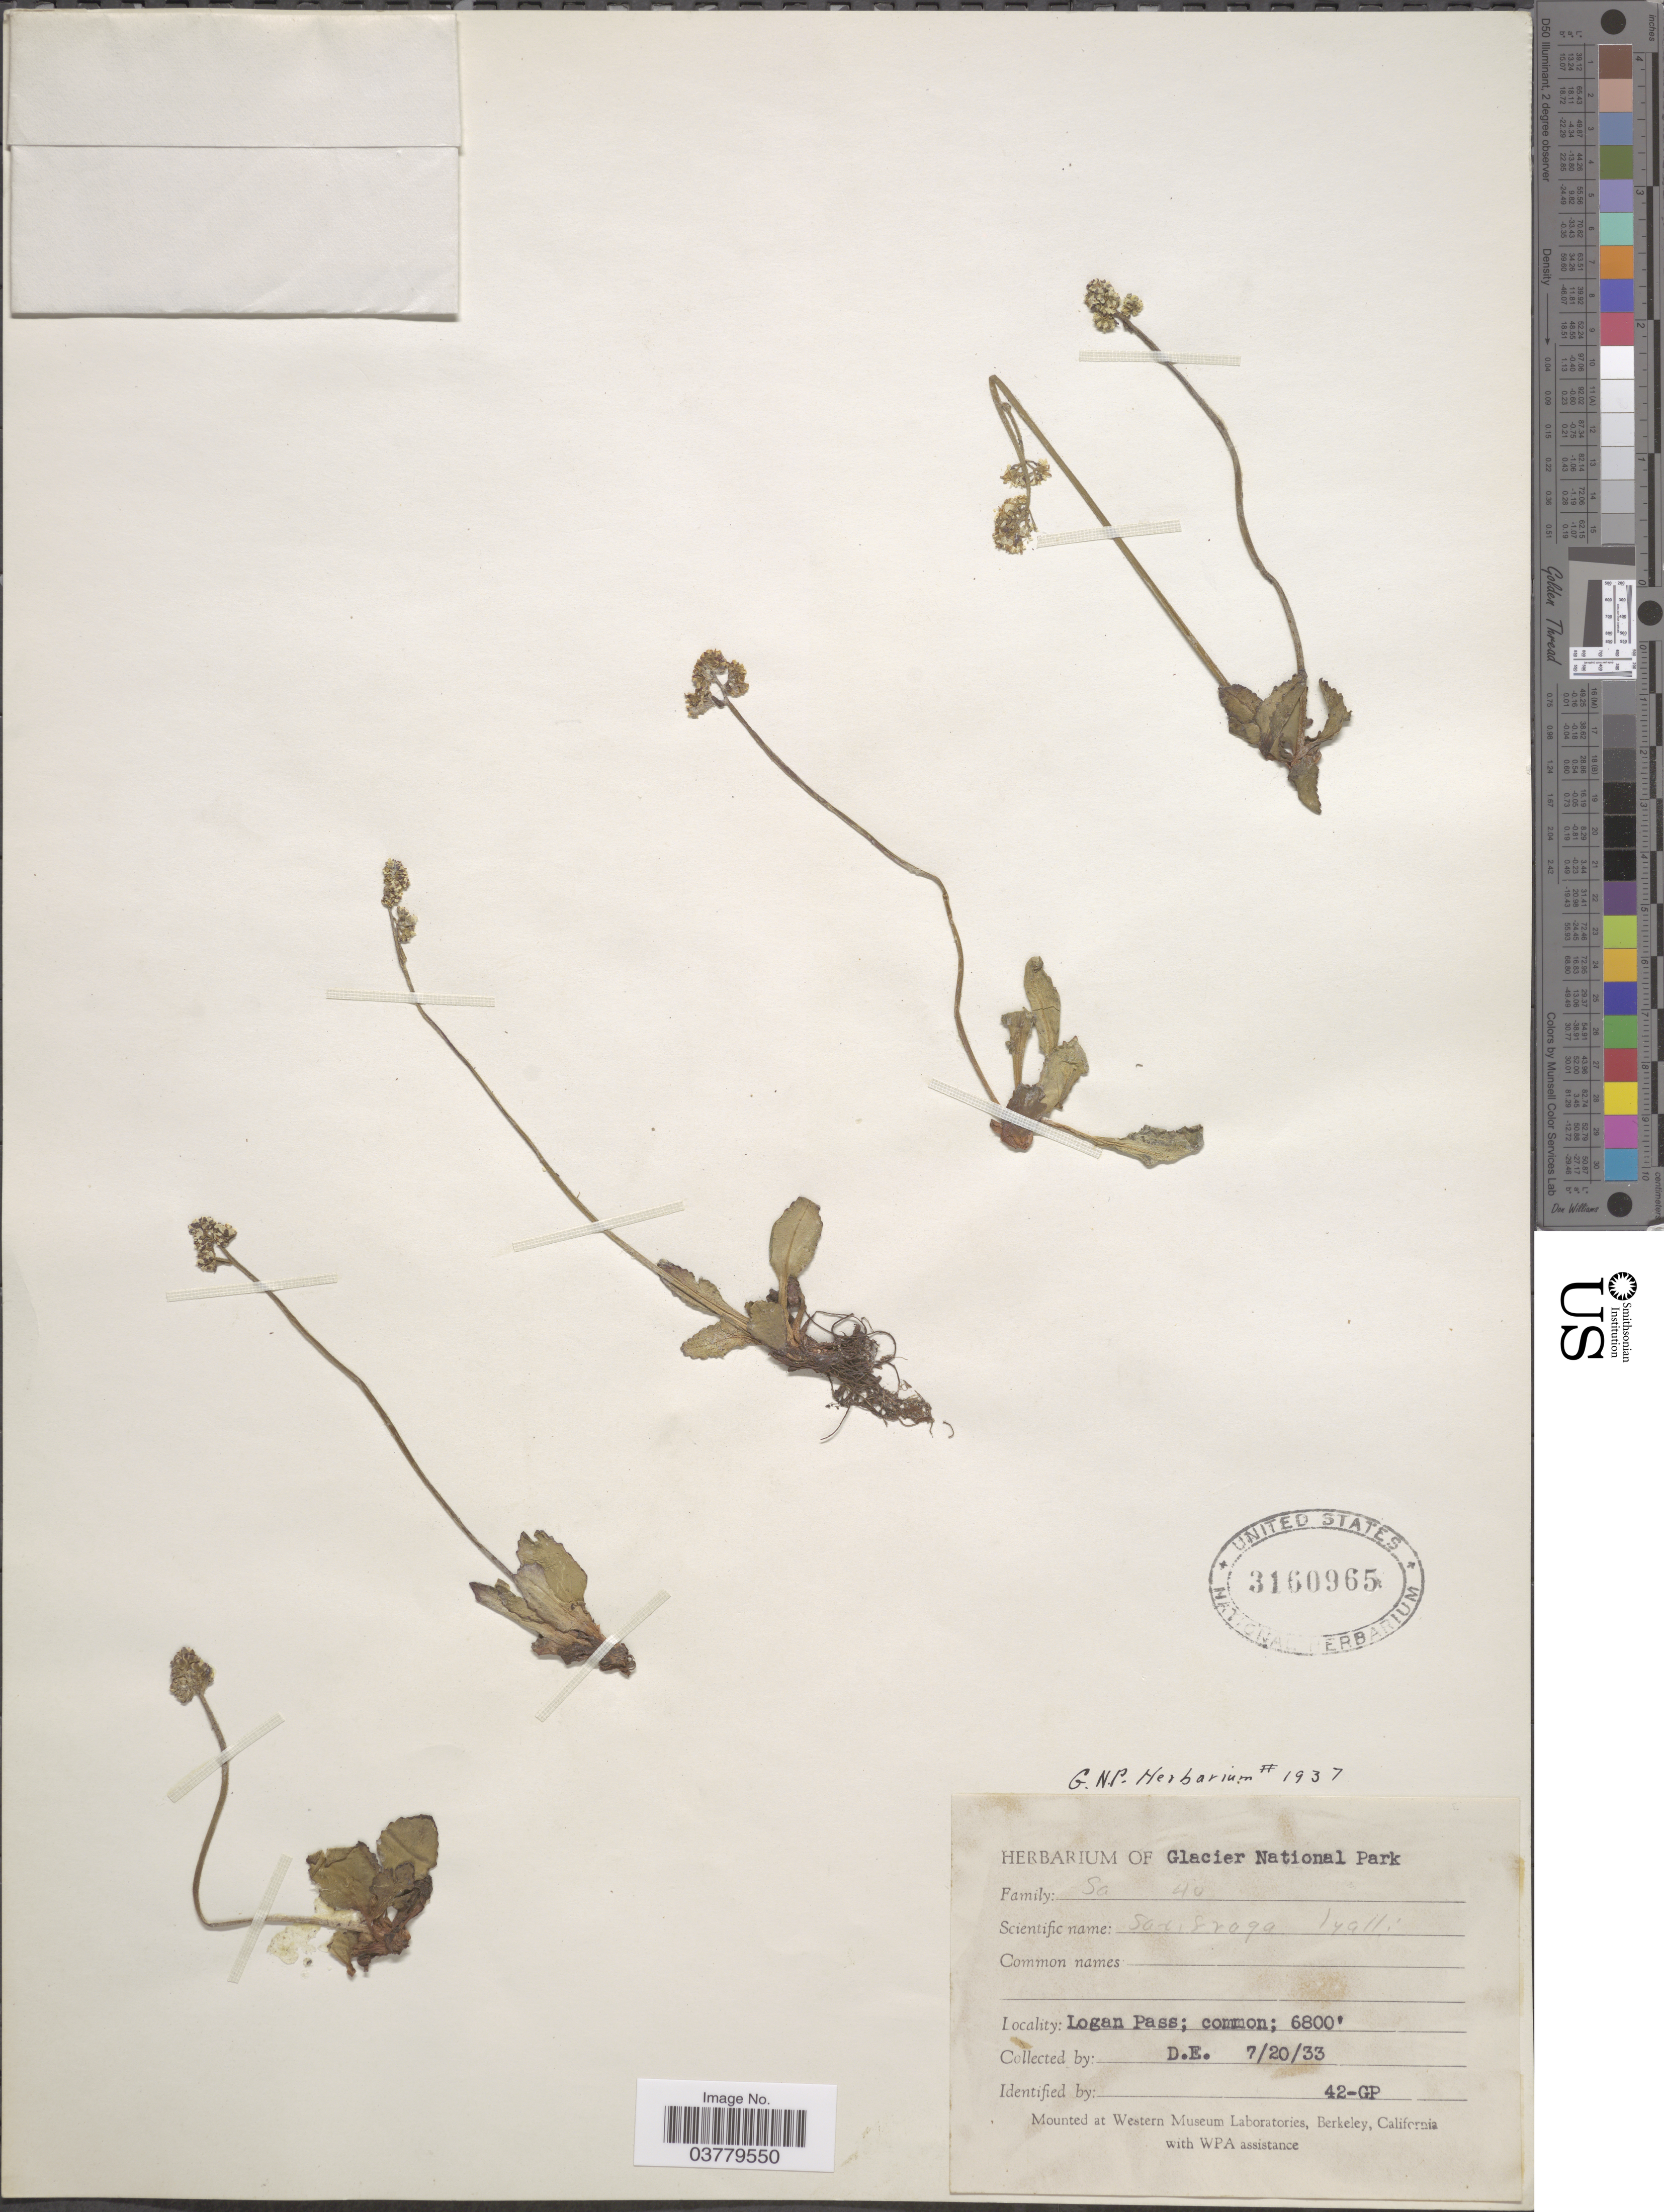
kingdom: Plantae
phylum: Tracheophyta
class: Magnoliopsida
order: Saxifragales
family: Saxifragaceae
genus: Micranthes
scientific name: Micranthes lyalii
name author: (Engl.) Small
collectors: D. E.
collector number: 42-GP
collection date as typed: Transcribed d/m/y: 20/7/33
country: United States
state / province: Montana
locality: Logan Pass.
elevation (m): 2073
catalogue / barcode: US 3160965